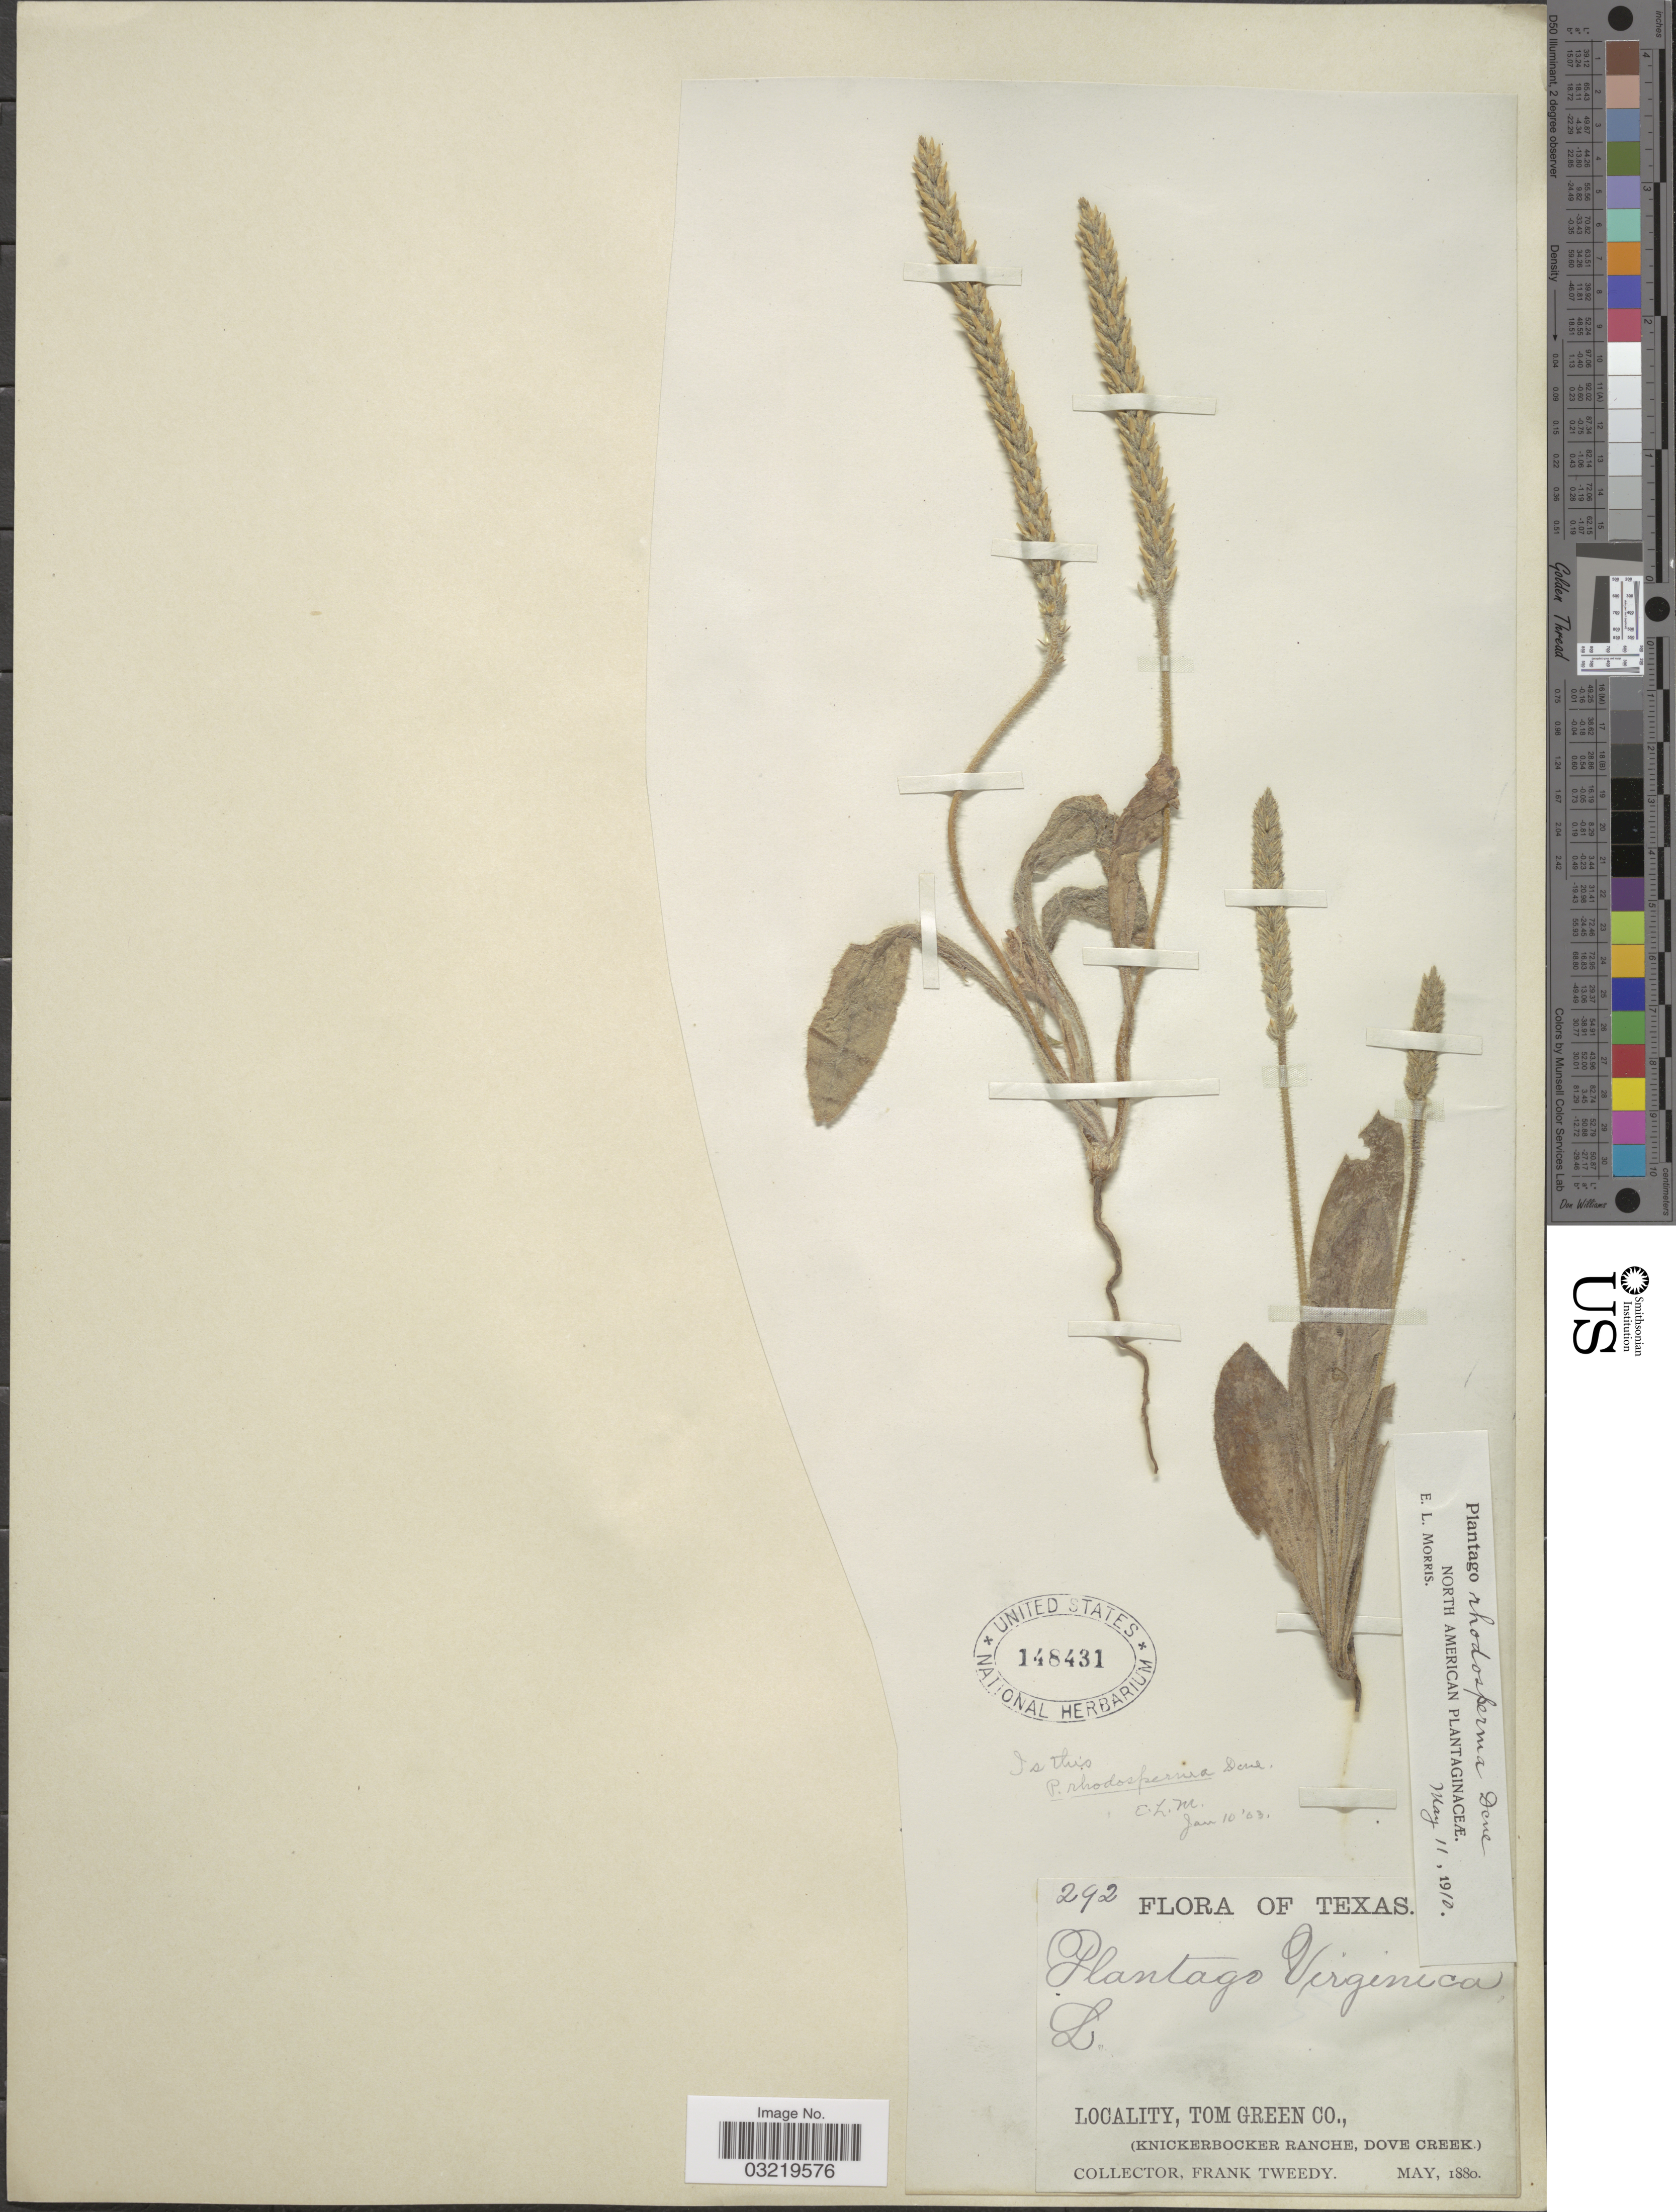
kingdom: Plantae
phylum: Tracheophyta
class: Magnoliopsida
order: Lamiales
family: Plantaginaceae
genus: Plantago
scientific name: Plantago rhodosperma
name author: Decne.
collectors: F. Tweedy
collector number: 292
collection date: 1880-05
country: United States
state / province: Texas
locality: Tom Green Co., (Knickerbocker Ranche, Dove Creek.)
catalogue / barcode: US 148431